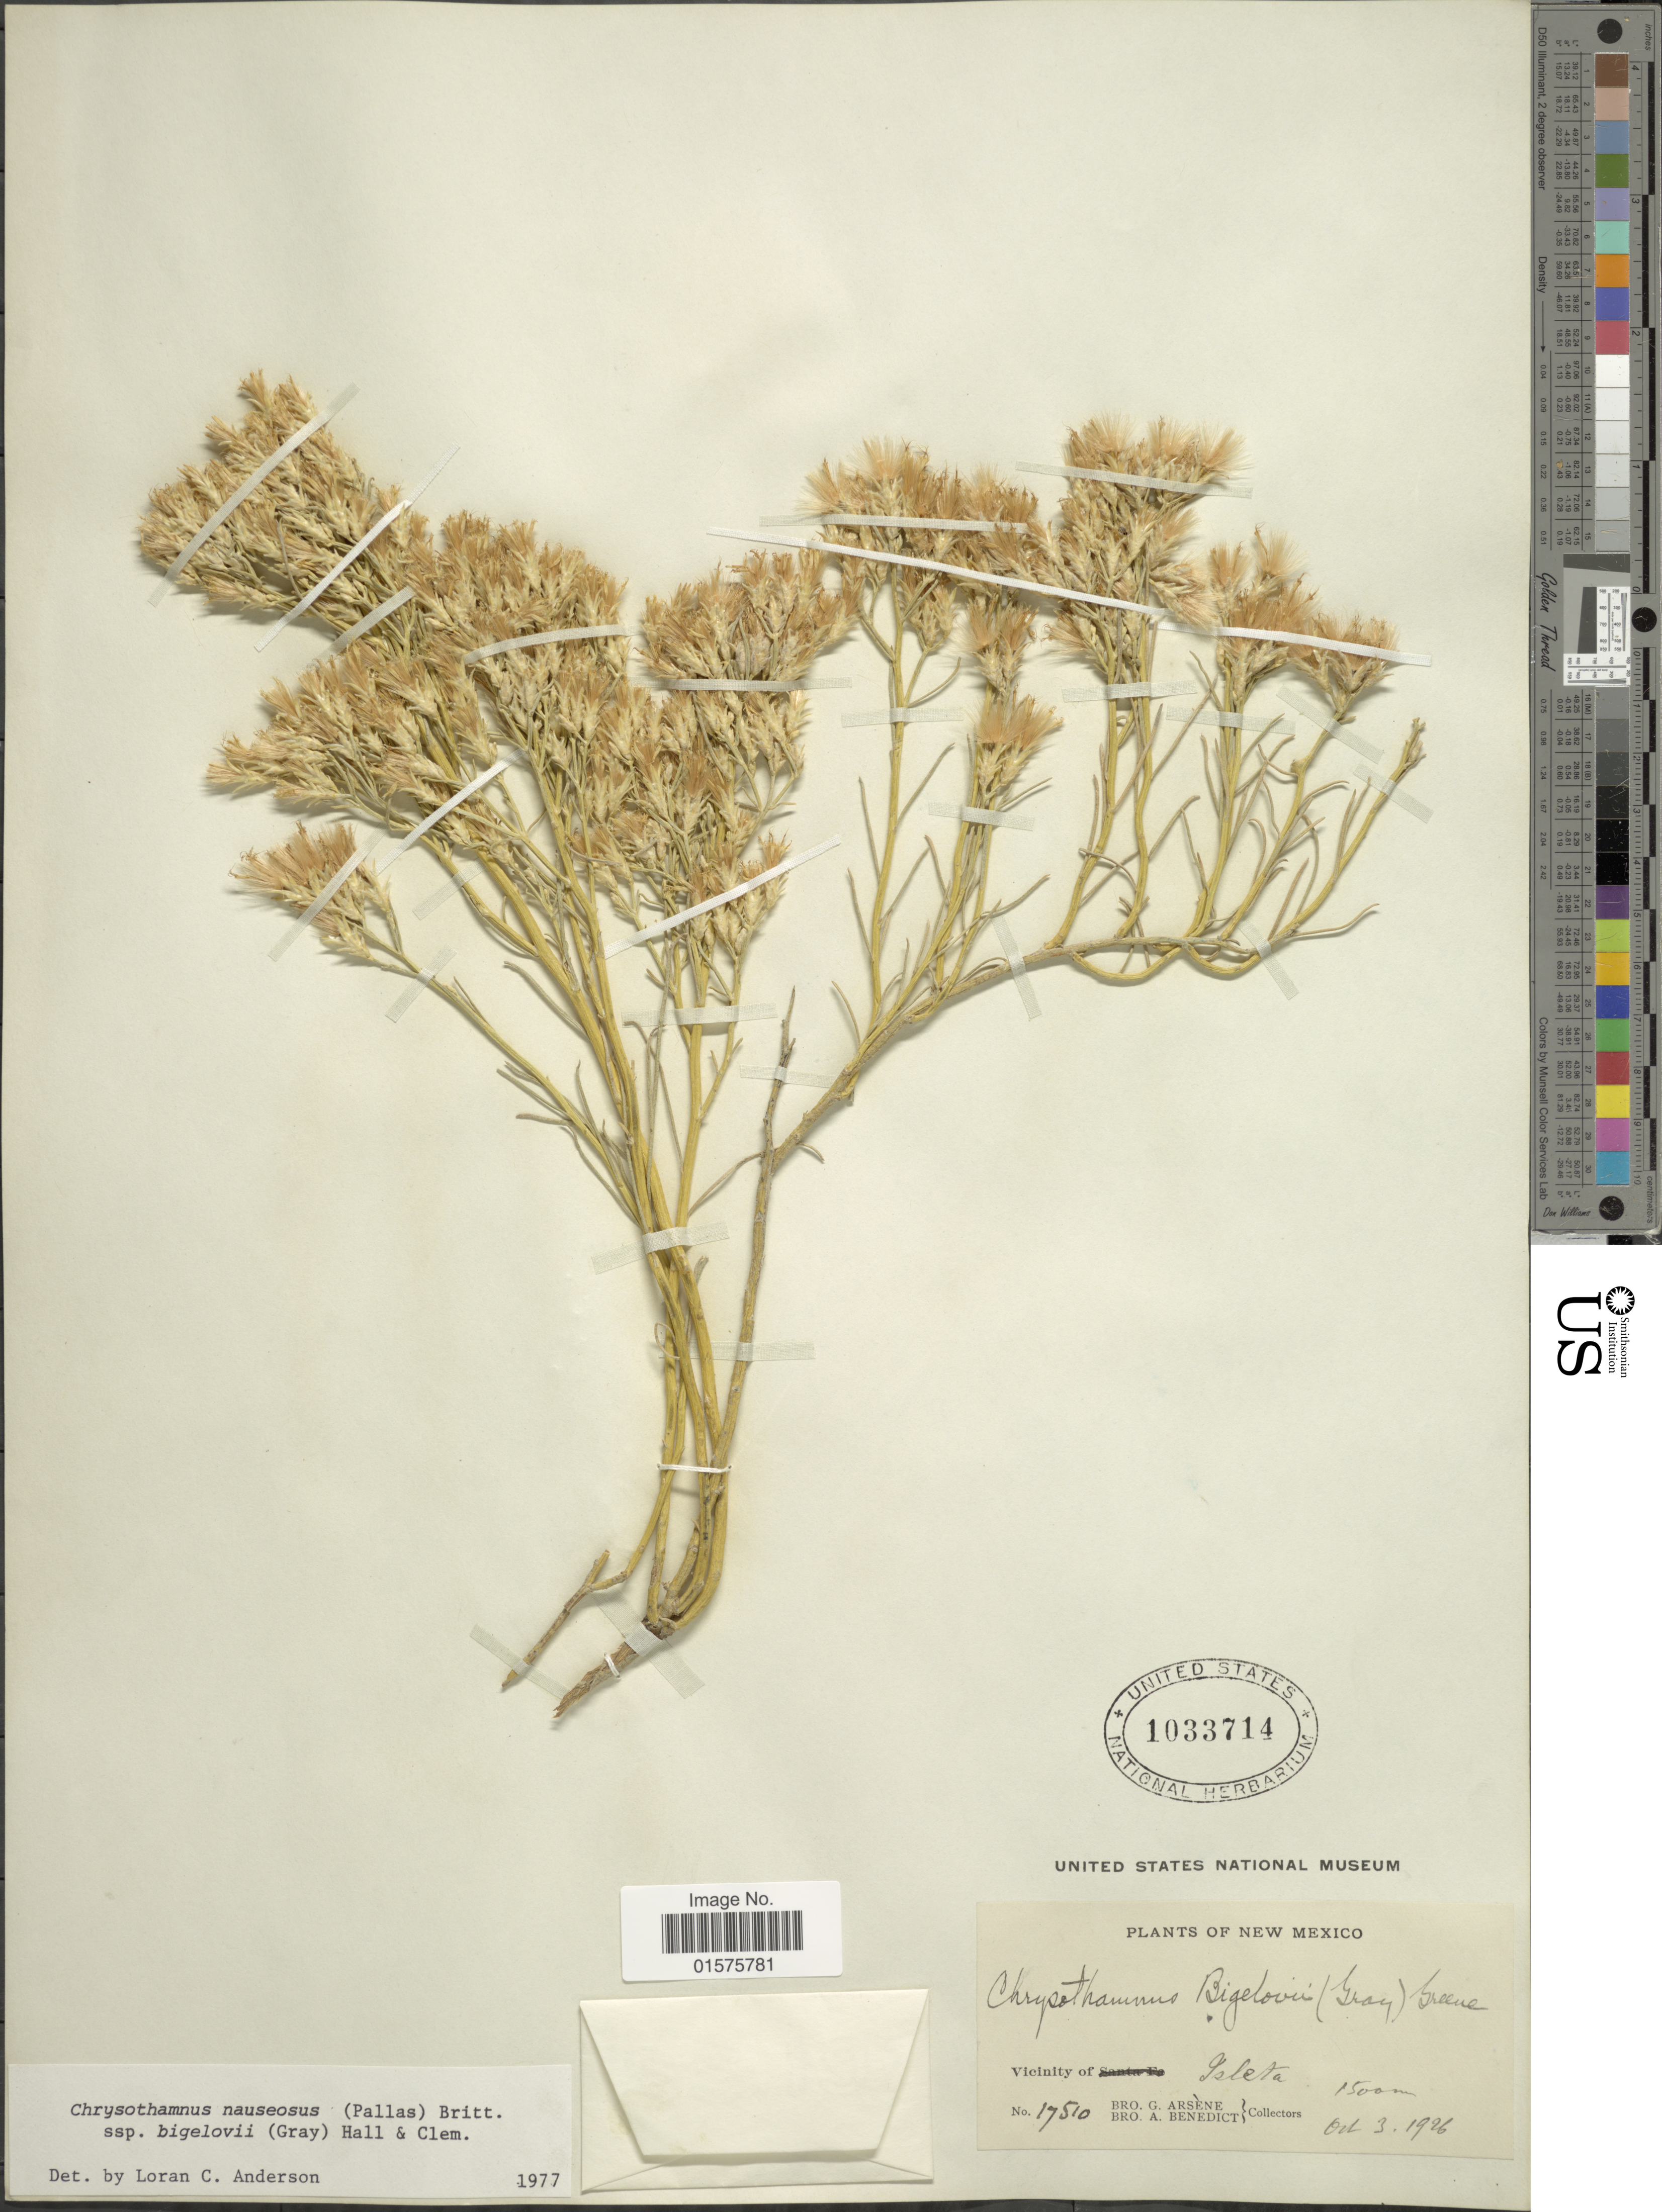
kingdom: Plantae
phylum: Tracheophyta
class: Magnoliopsida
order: Asterales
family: Asteraceae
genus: Ericameria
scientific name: Ericameria nauseosa var. bigelovii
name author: (A. Gray) G.L. Nesom & G.I. Baird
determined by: Urbatsch, Lowell E., Curator (LSU), Louisiana State University (UNITED STATES)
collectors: Bro. G. Arsène & B. Ayers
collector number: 17510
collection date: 1926-10-03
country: United States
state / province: New Mexico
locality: Vicinity of Isleta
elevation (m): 1500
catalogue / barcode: US 1033714